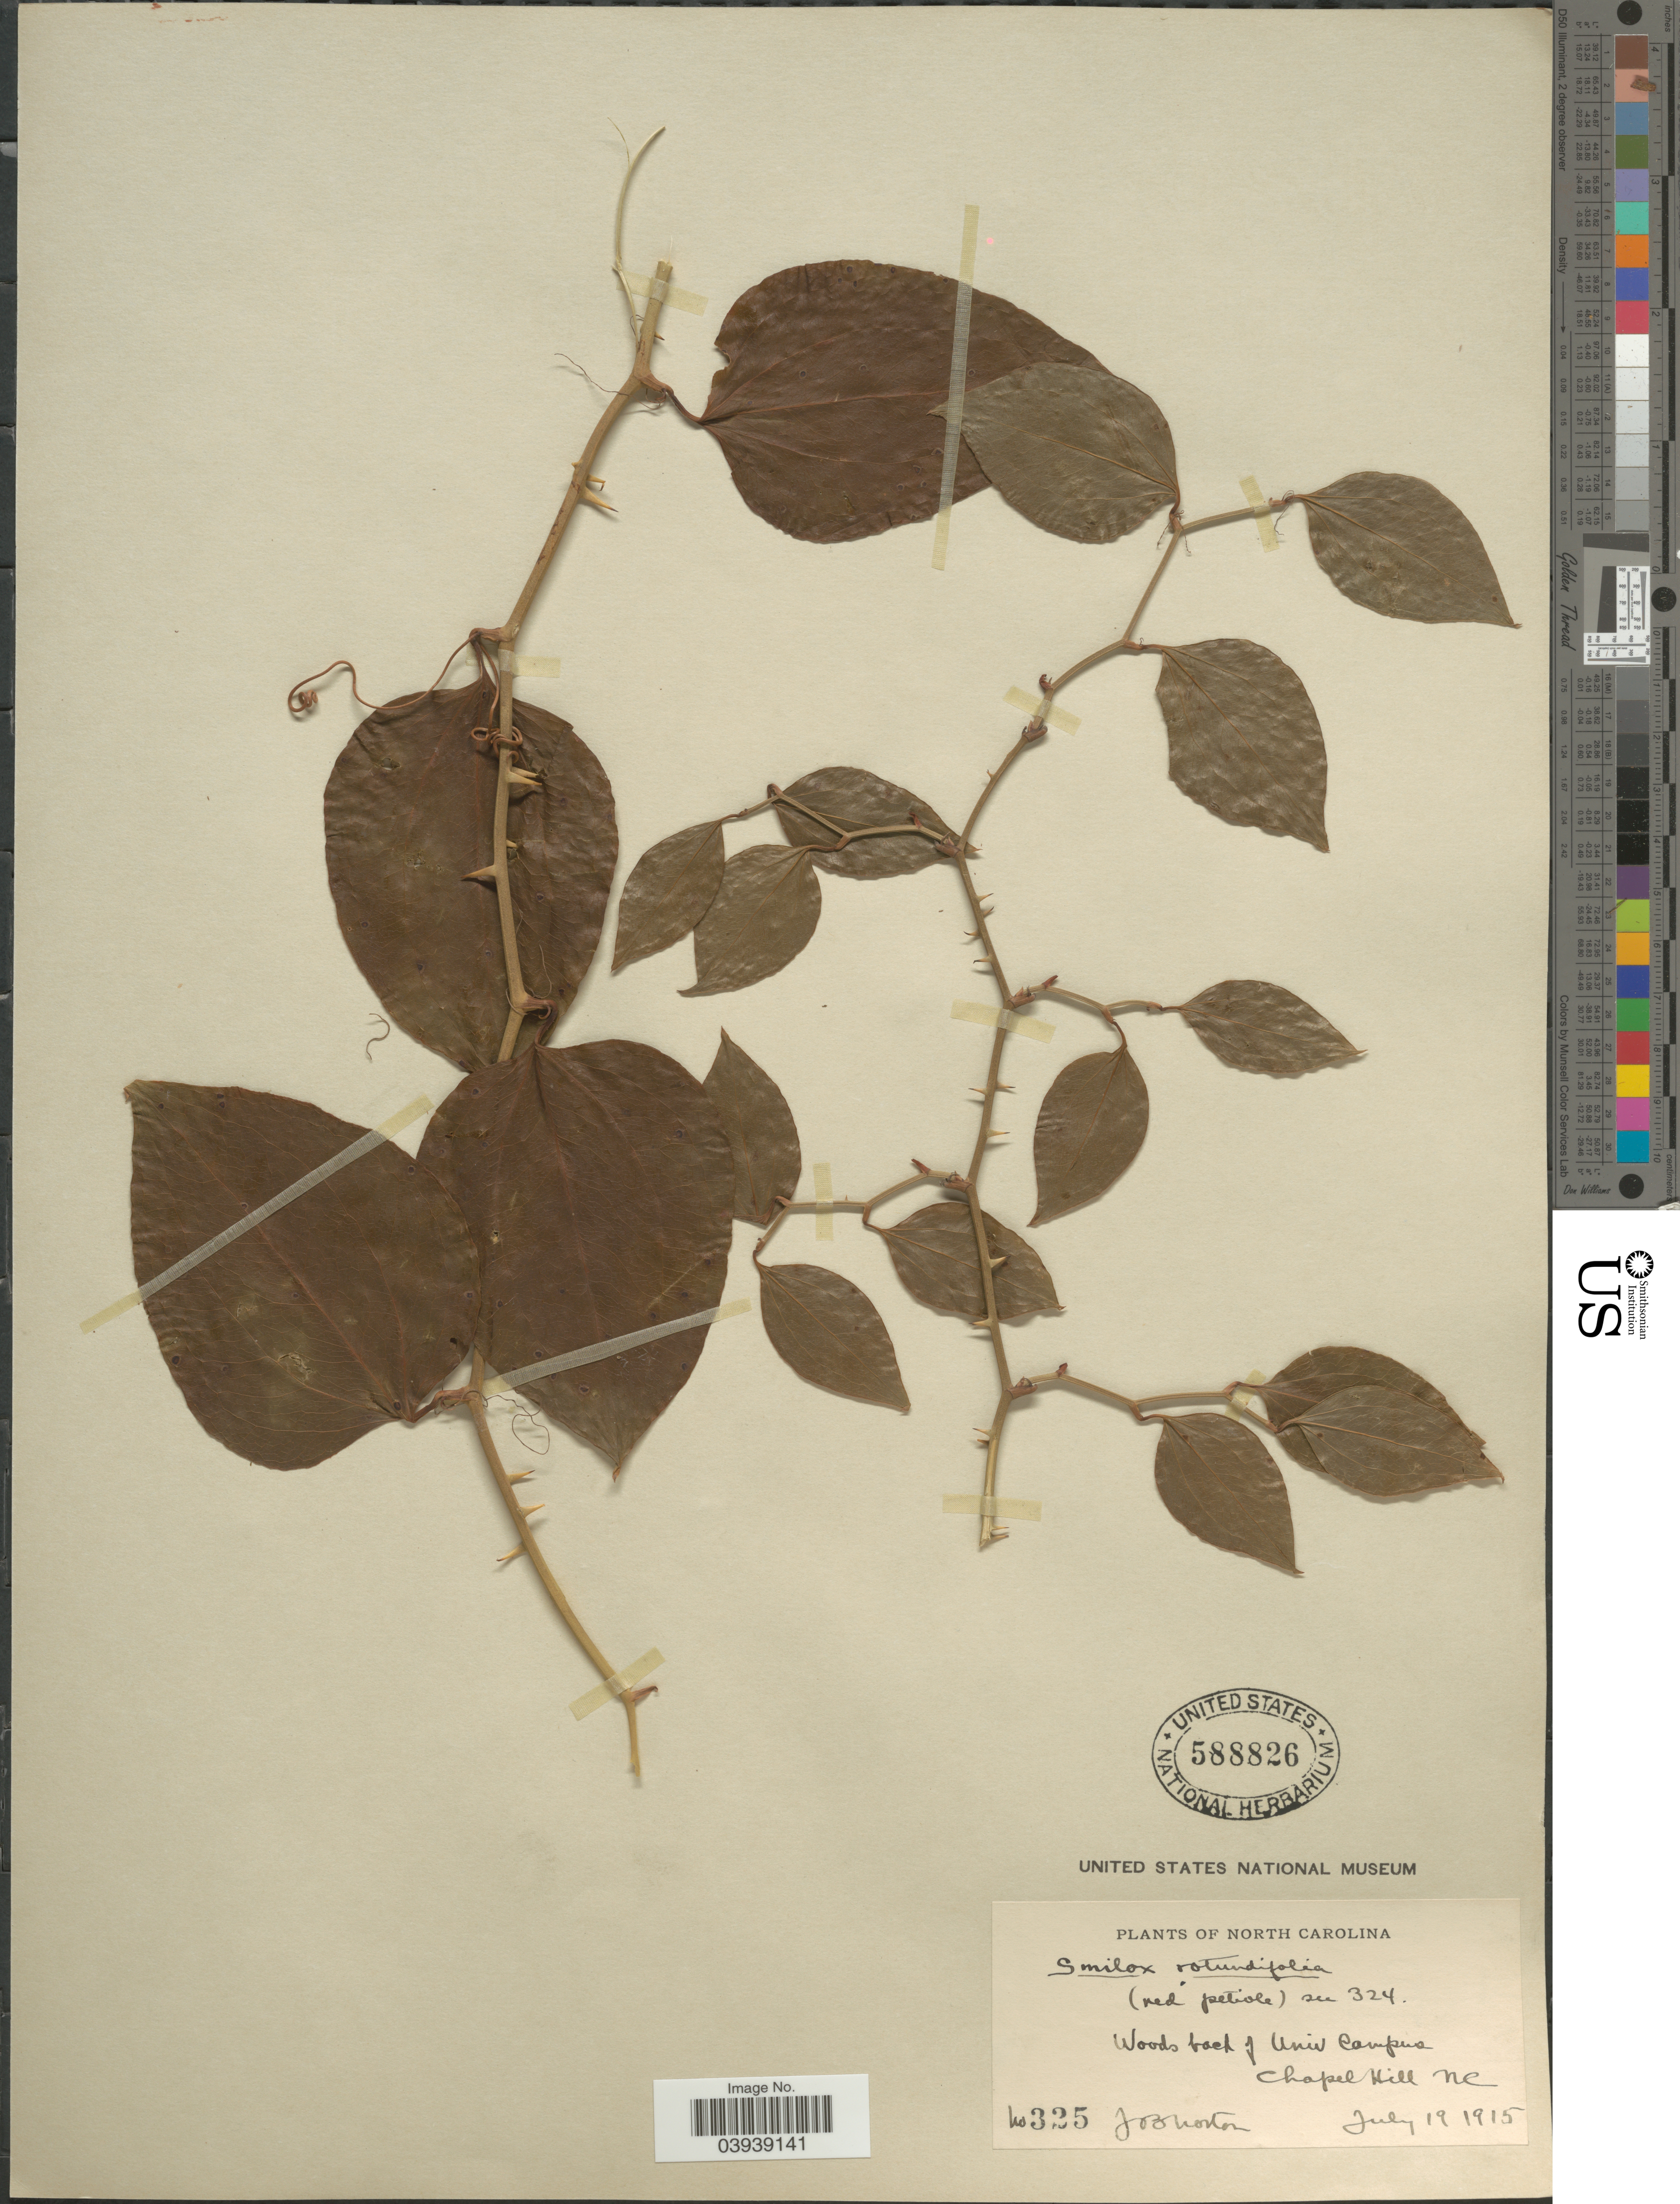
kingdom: Plantae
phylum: Tracheophyta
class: Liliopsida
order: Liliales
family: Smilacaceae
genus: Smilax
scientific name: Smilax rotundifolia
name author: L.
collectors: J. B. Norton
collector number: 325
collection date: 1915-07-19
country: United States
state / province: North Carolina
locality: Woods back of Univ Campus Chapel Hill.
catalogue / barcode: US 588826